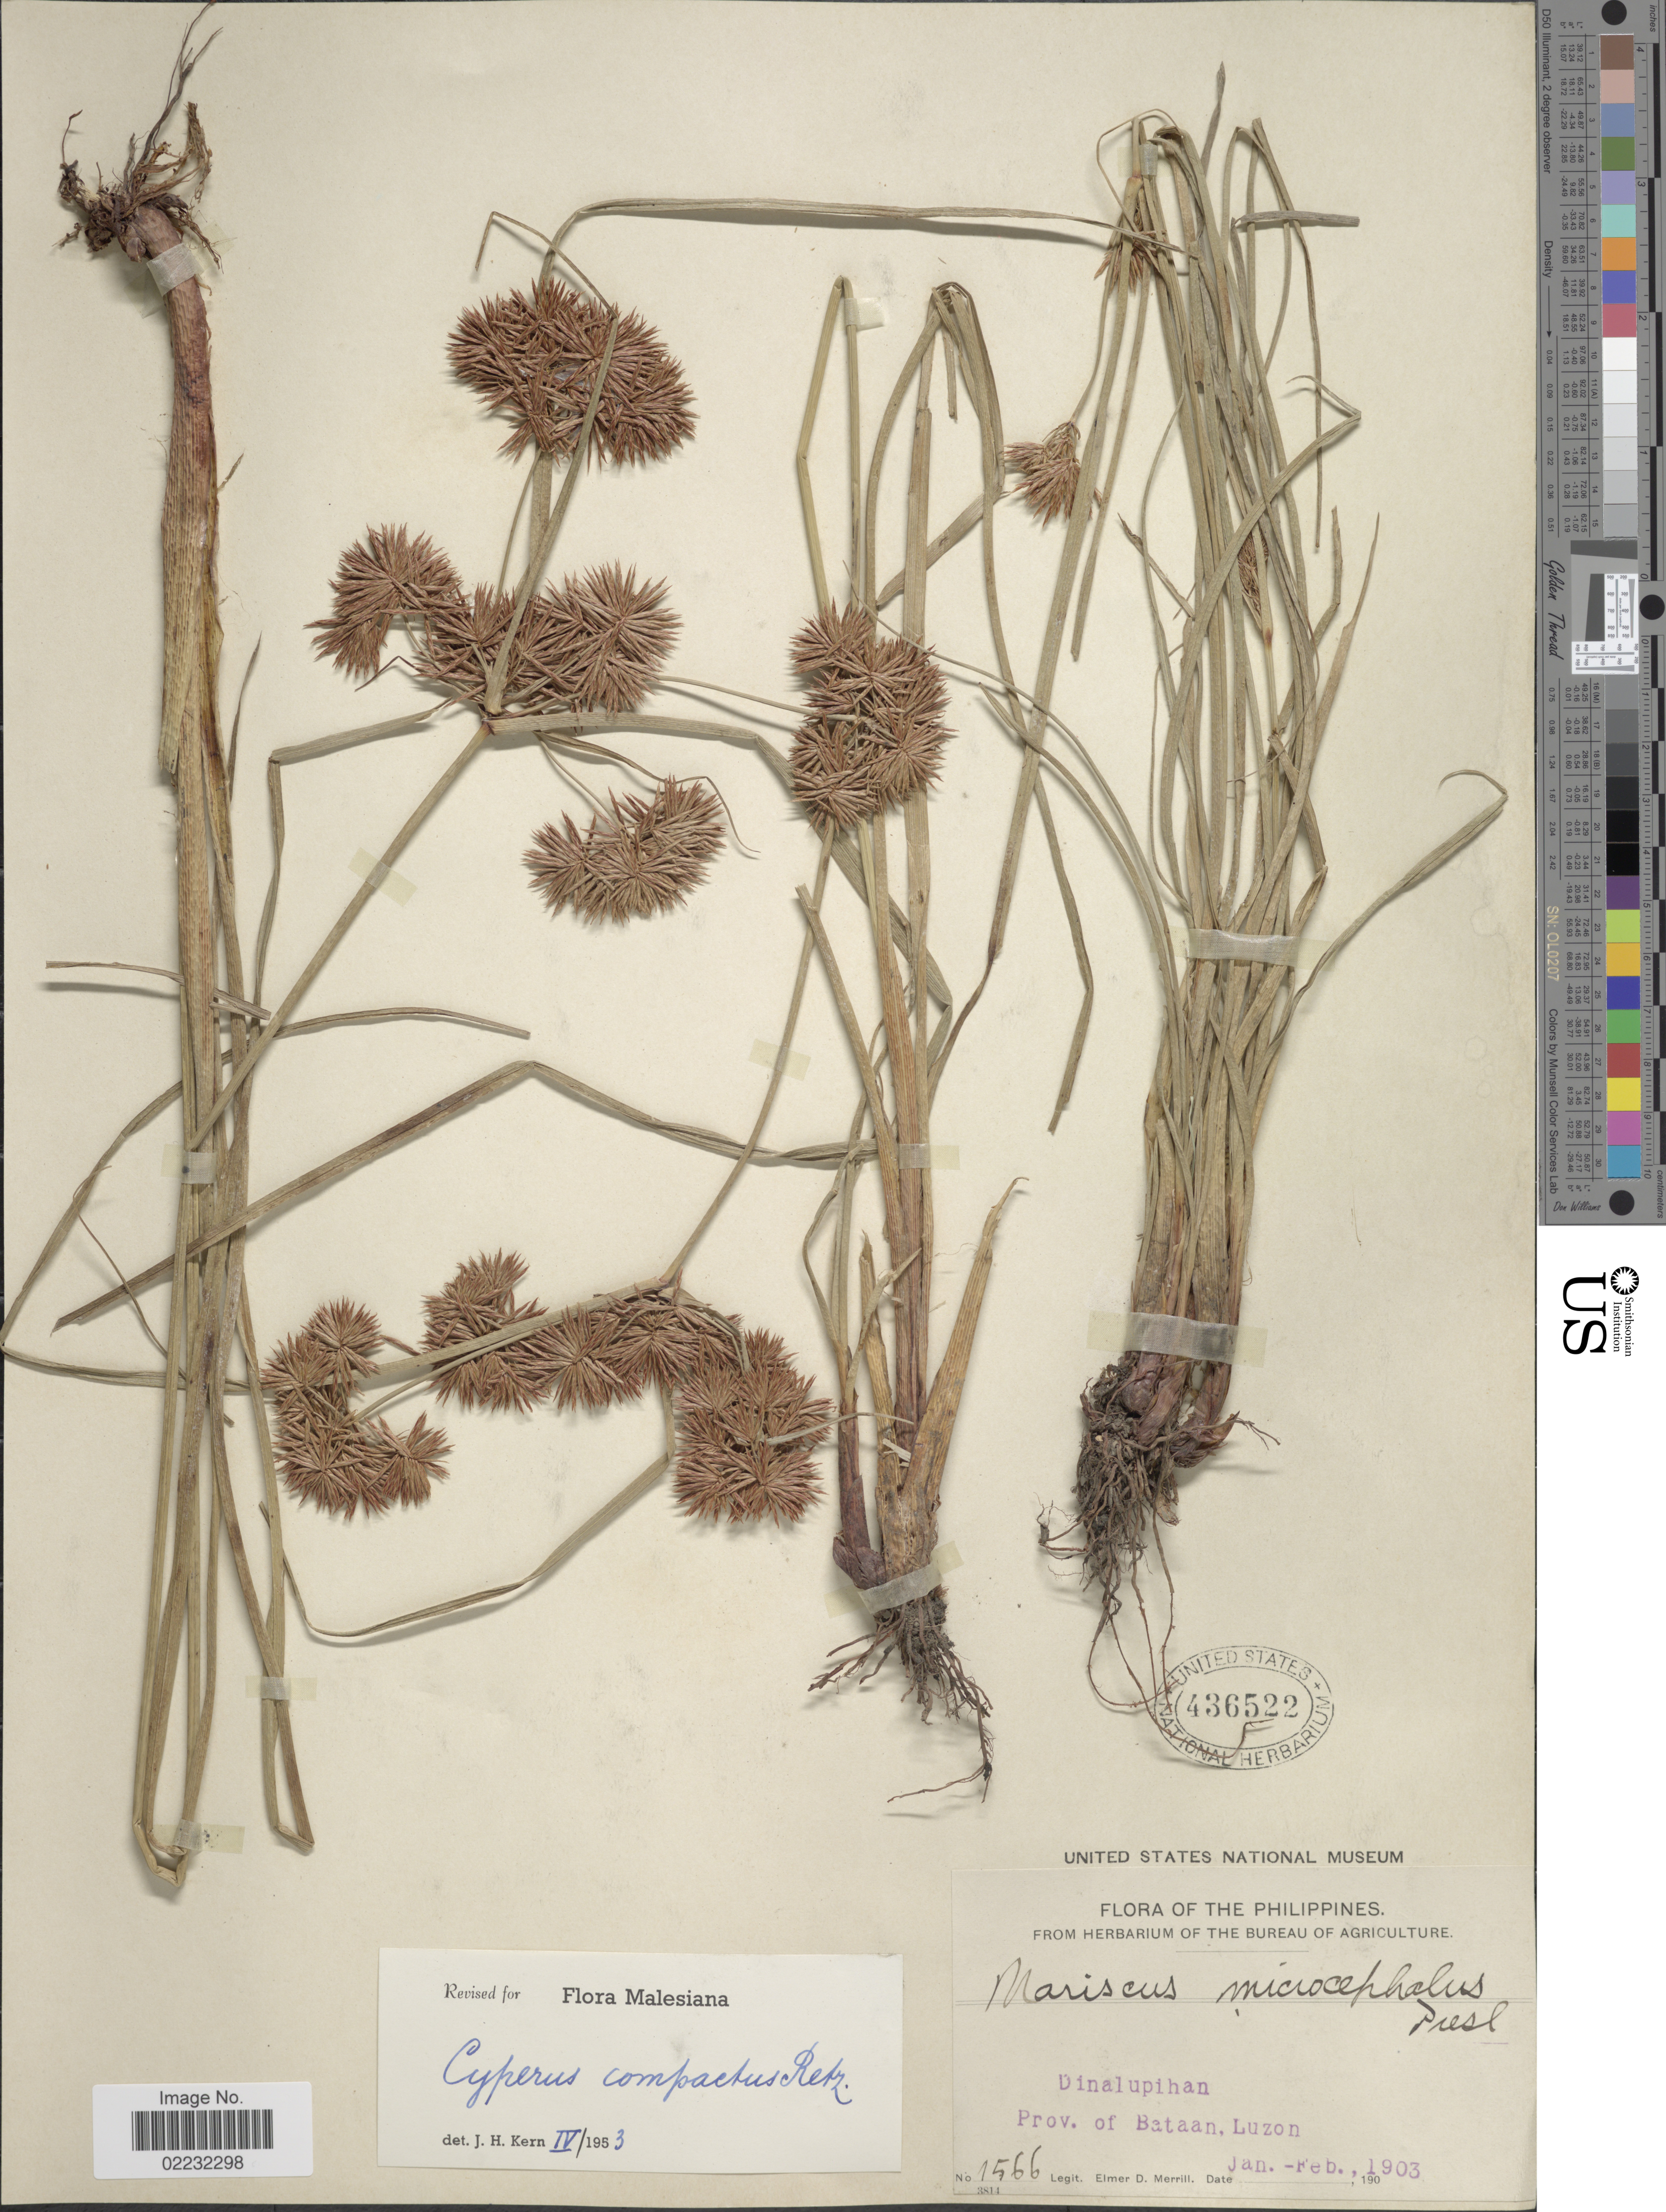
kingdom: Plantae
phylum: Tracheophyta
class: Liliopsida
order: Poales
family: Cyperaceae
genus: Cyperus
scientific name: Cyperus compactus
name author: Retz.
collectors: E. D. Merrill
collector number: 1566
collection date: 1903-01/1903-02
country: Philippines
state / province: Cagayan Valley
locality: Dinalupihan, Prov. Of Bataan, Luzon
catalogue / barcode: US 436522